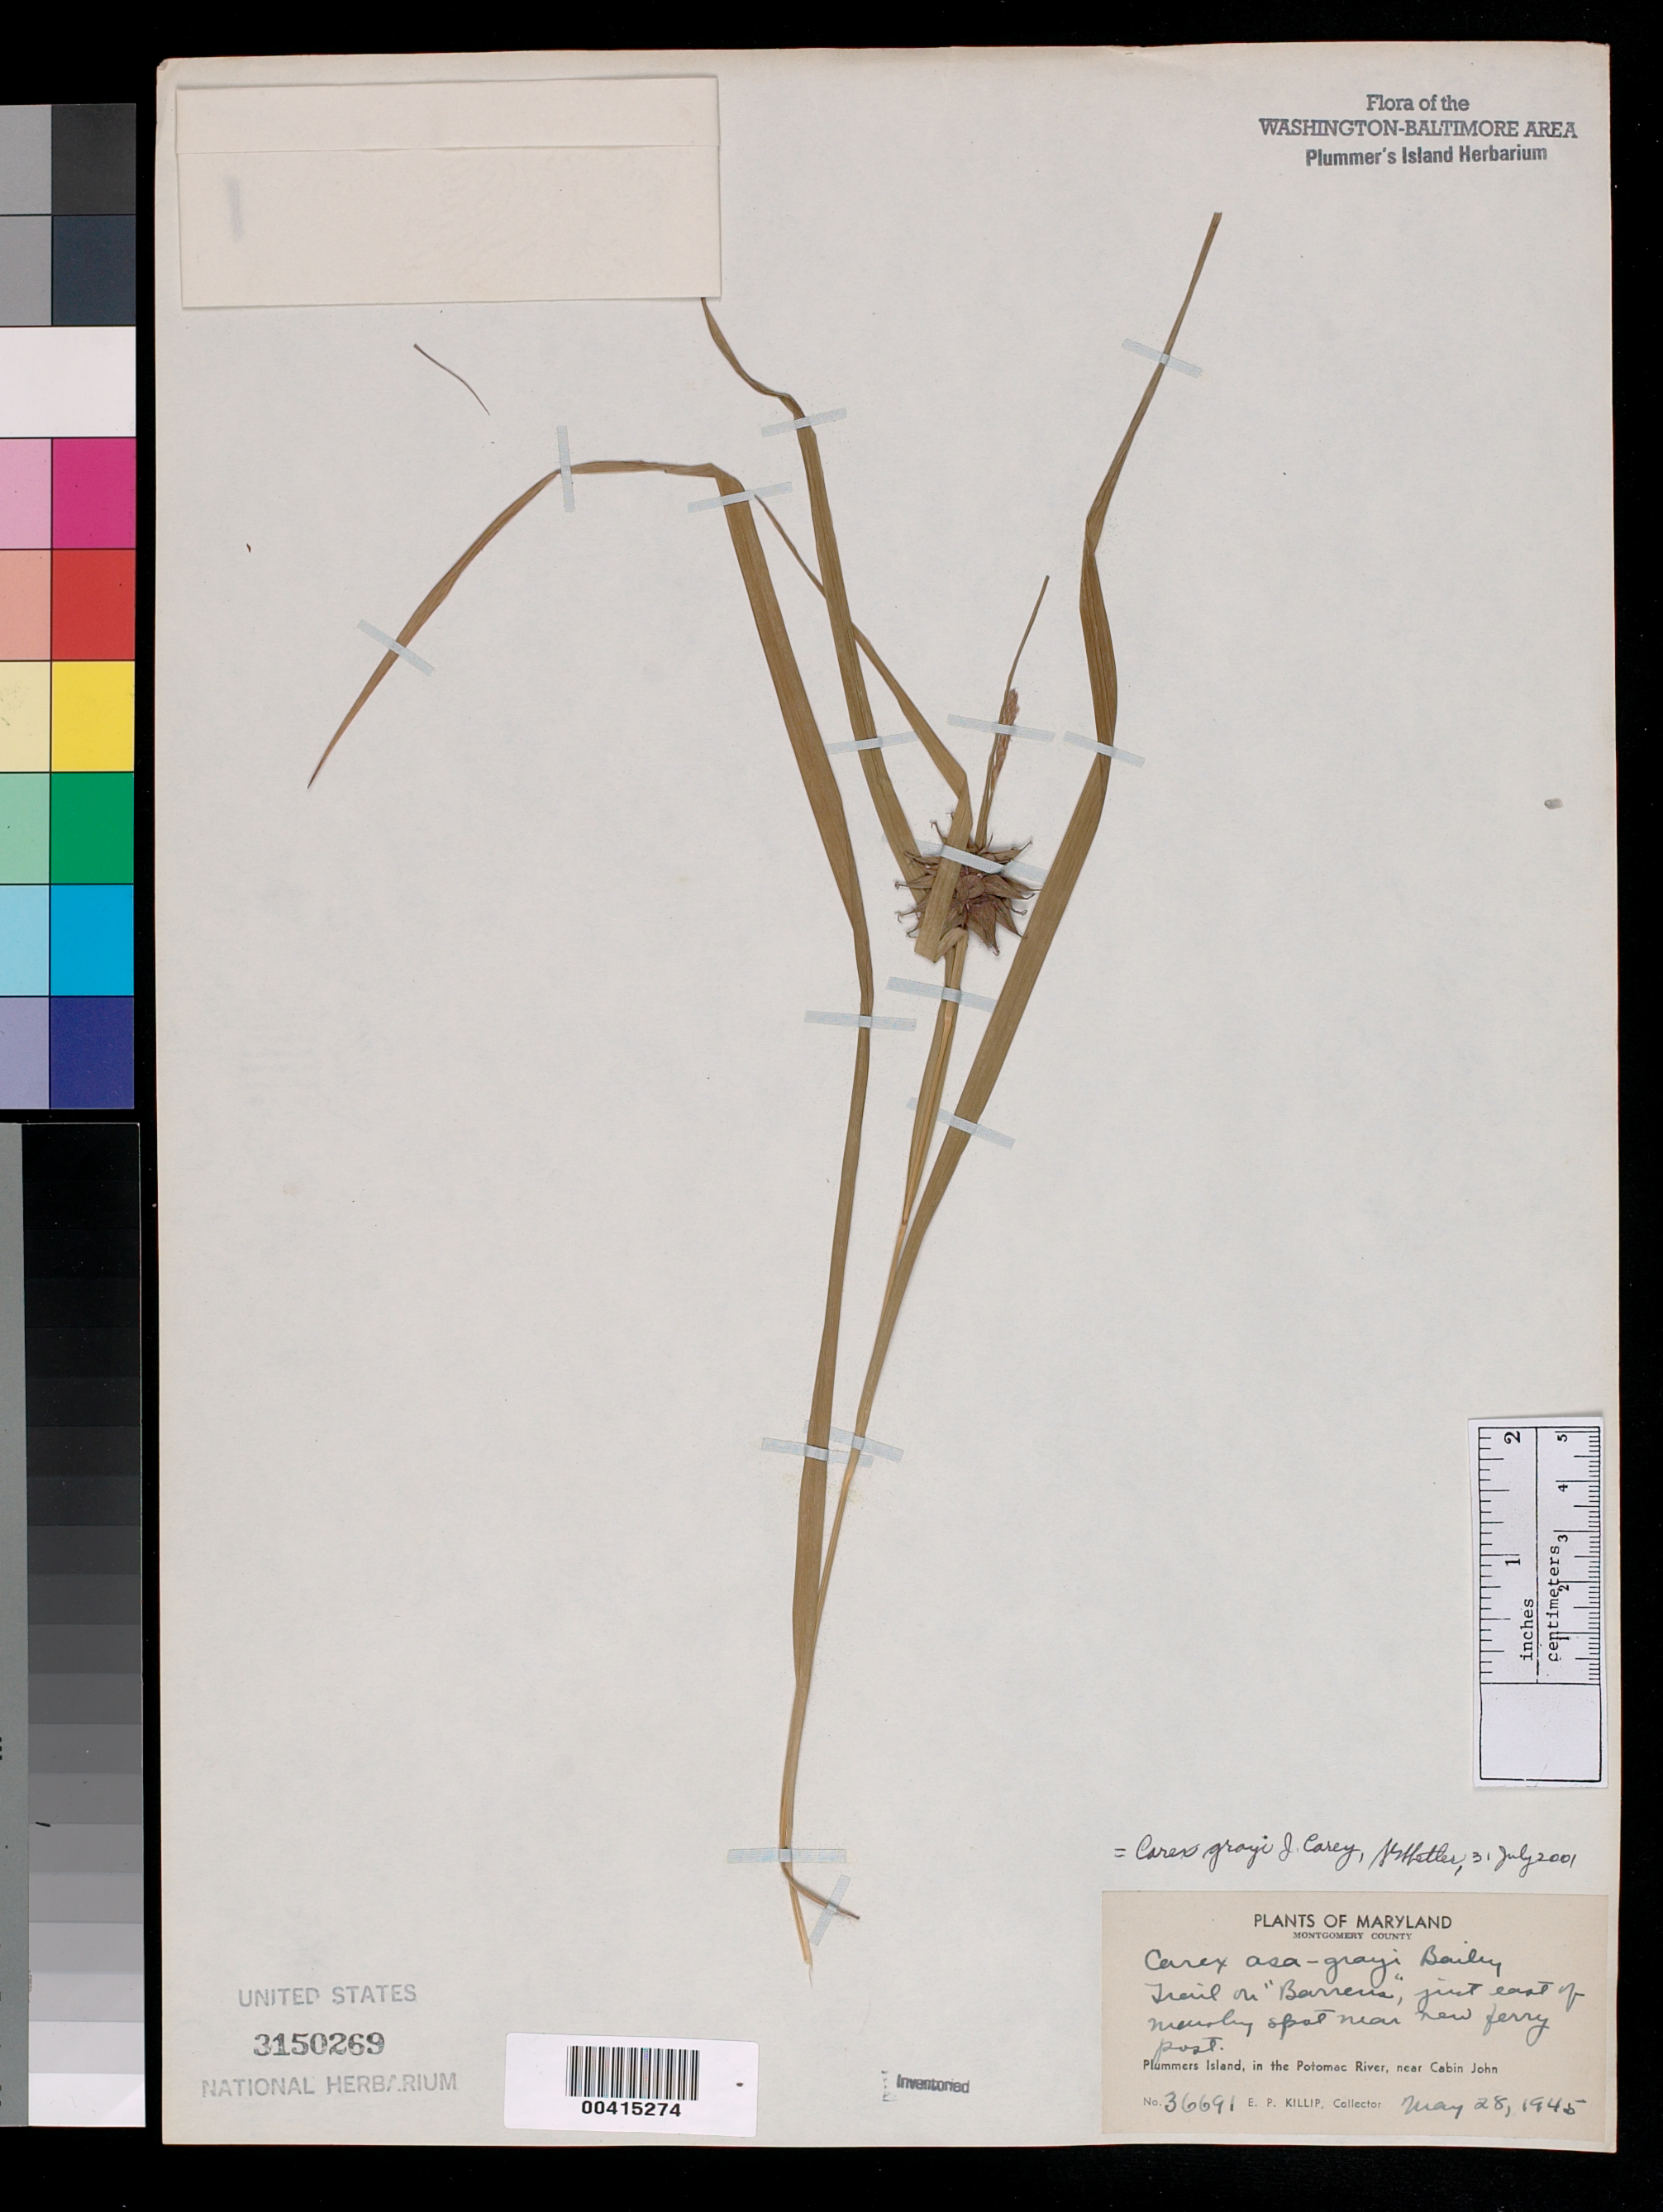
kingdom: Plantae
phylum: Tracheophyta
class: Liliopsida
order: Poales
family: Cyperaceae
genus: Carex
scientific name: Carex grayi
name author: J. Carey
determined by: Strong, Mark T., (BOT), Smithsonian Institution - National Museum of Natural History (UNITED STATES)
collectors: E. P. Killip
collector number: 36691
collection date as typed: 28 May 1945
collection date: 1945-05-28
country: United States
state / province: Maryland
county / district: Montgomery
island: Plummers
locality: Plummer's Island; just east of marshy spot near New Ferry Post Plummers Island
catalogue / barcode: US 3150269